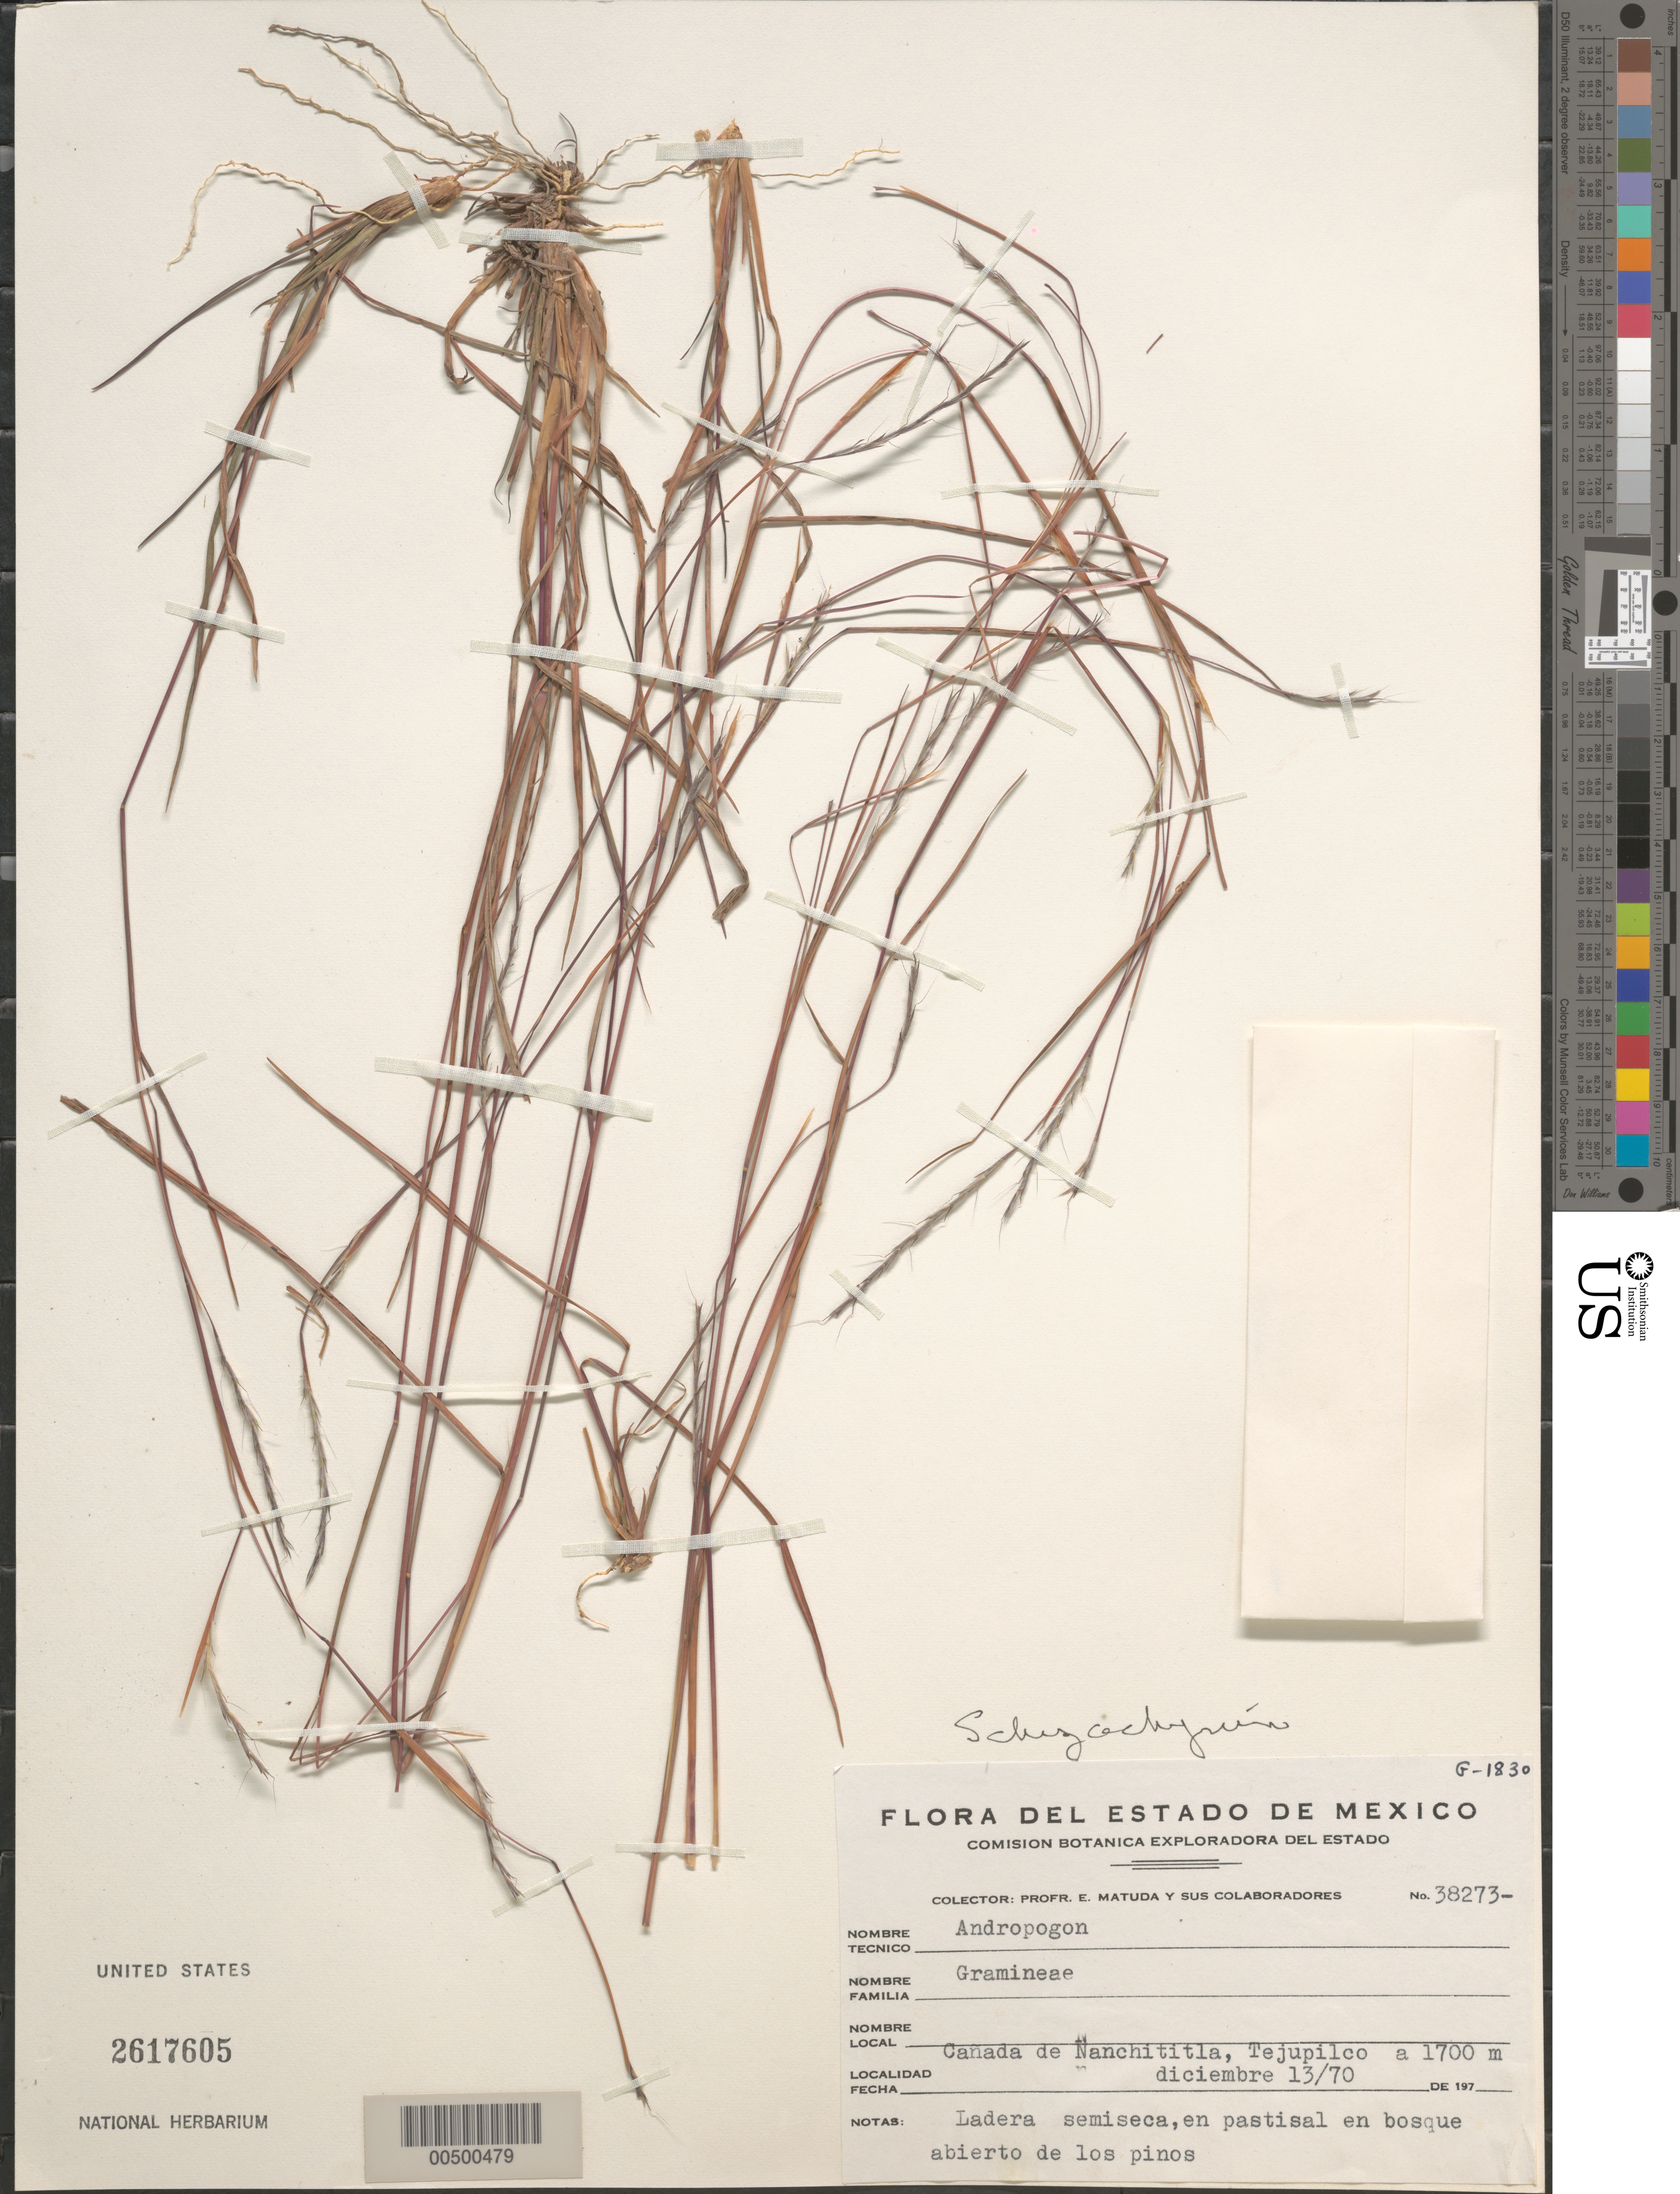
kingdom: Plantae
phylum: Tracheophyta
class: Liliopsida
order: Poales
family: Poaceae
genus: Schizachyrium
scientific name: Schizachyrium sp.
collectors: E. Matuda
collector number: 38273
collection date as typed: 13 Dec 1970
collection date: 1970-12-13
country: Mexico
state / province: México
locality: Cañada de Nanchititla, Tejupilco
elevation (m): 1700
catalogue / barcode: US 2617605